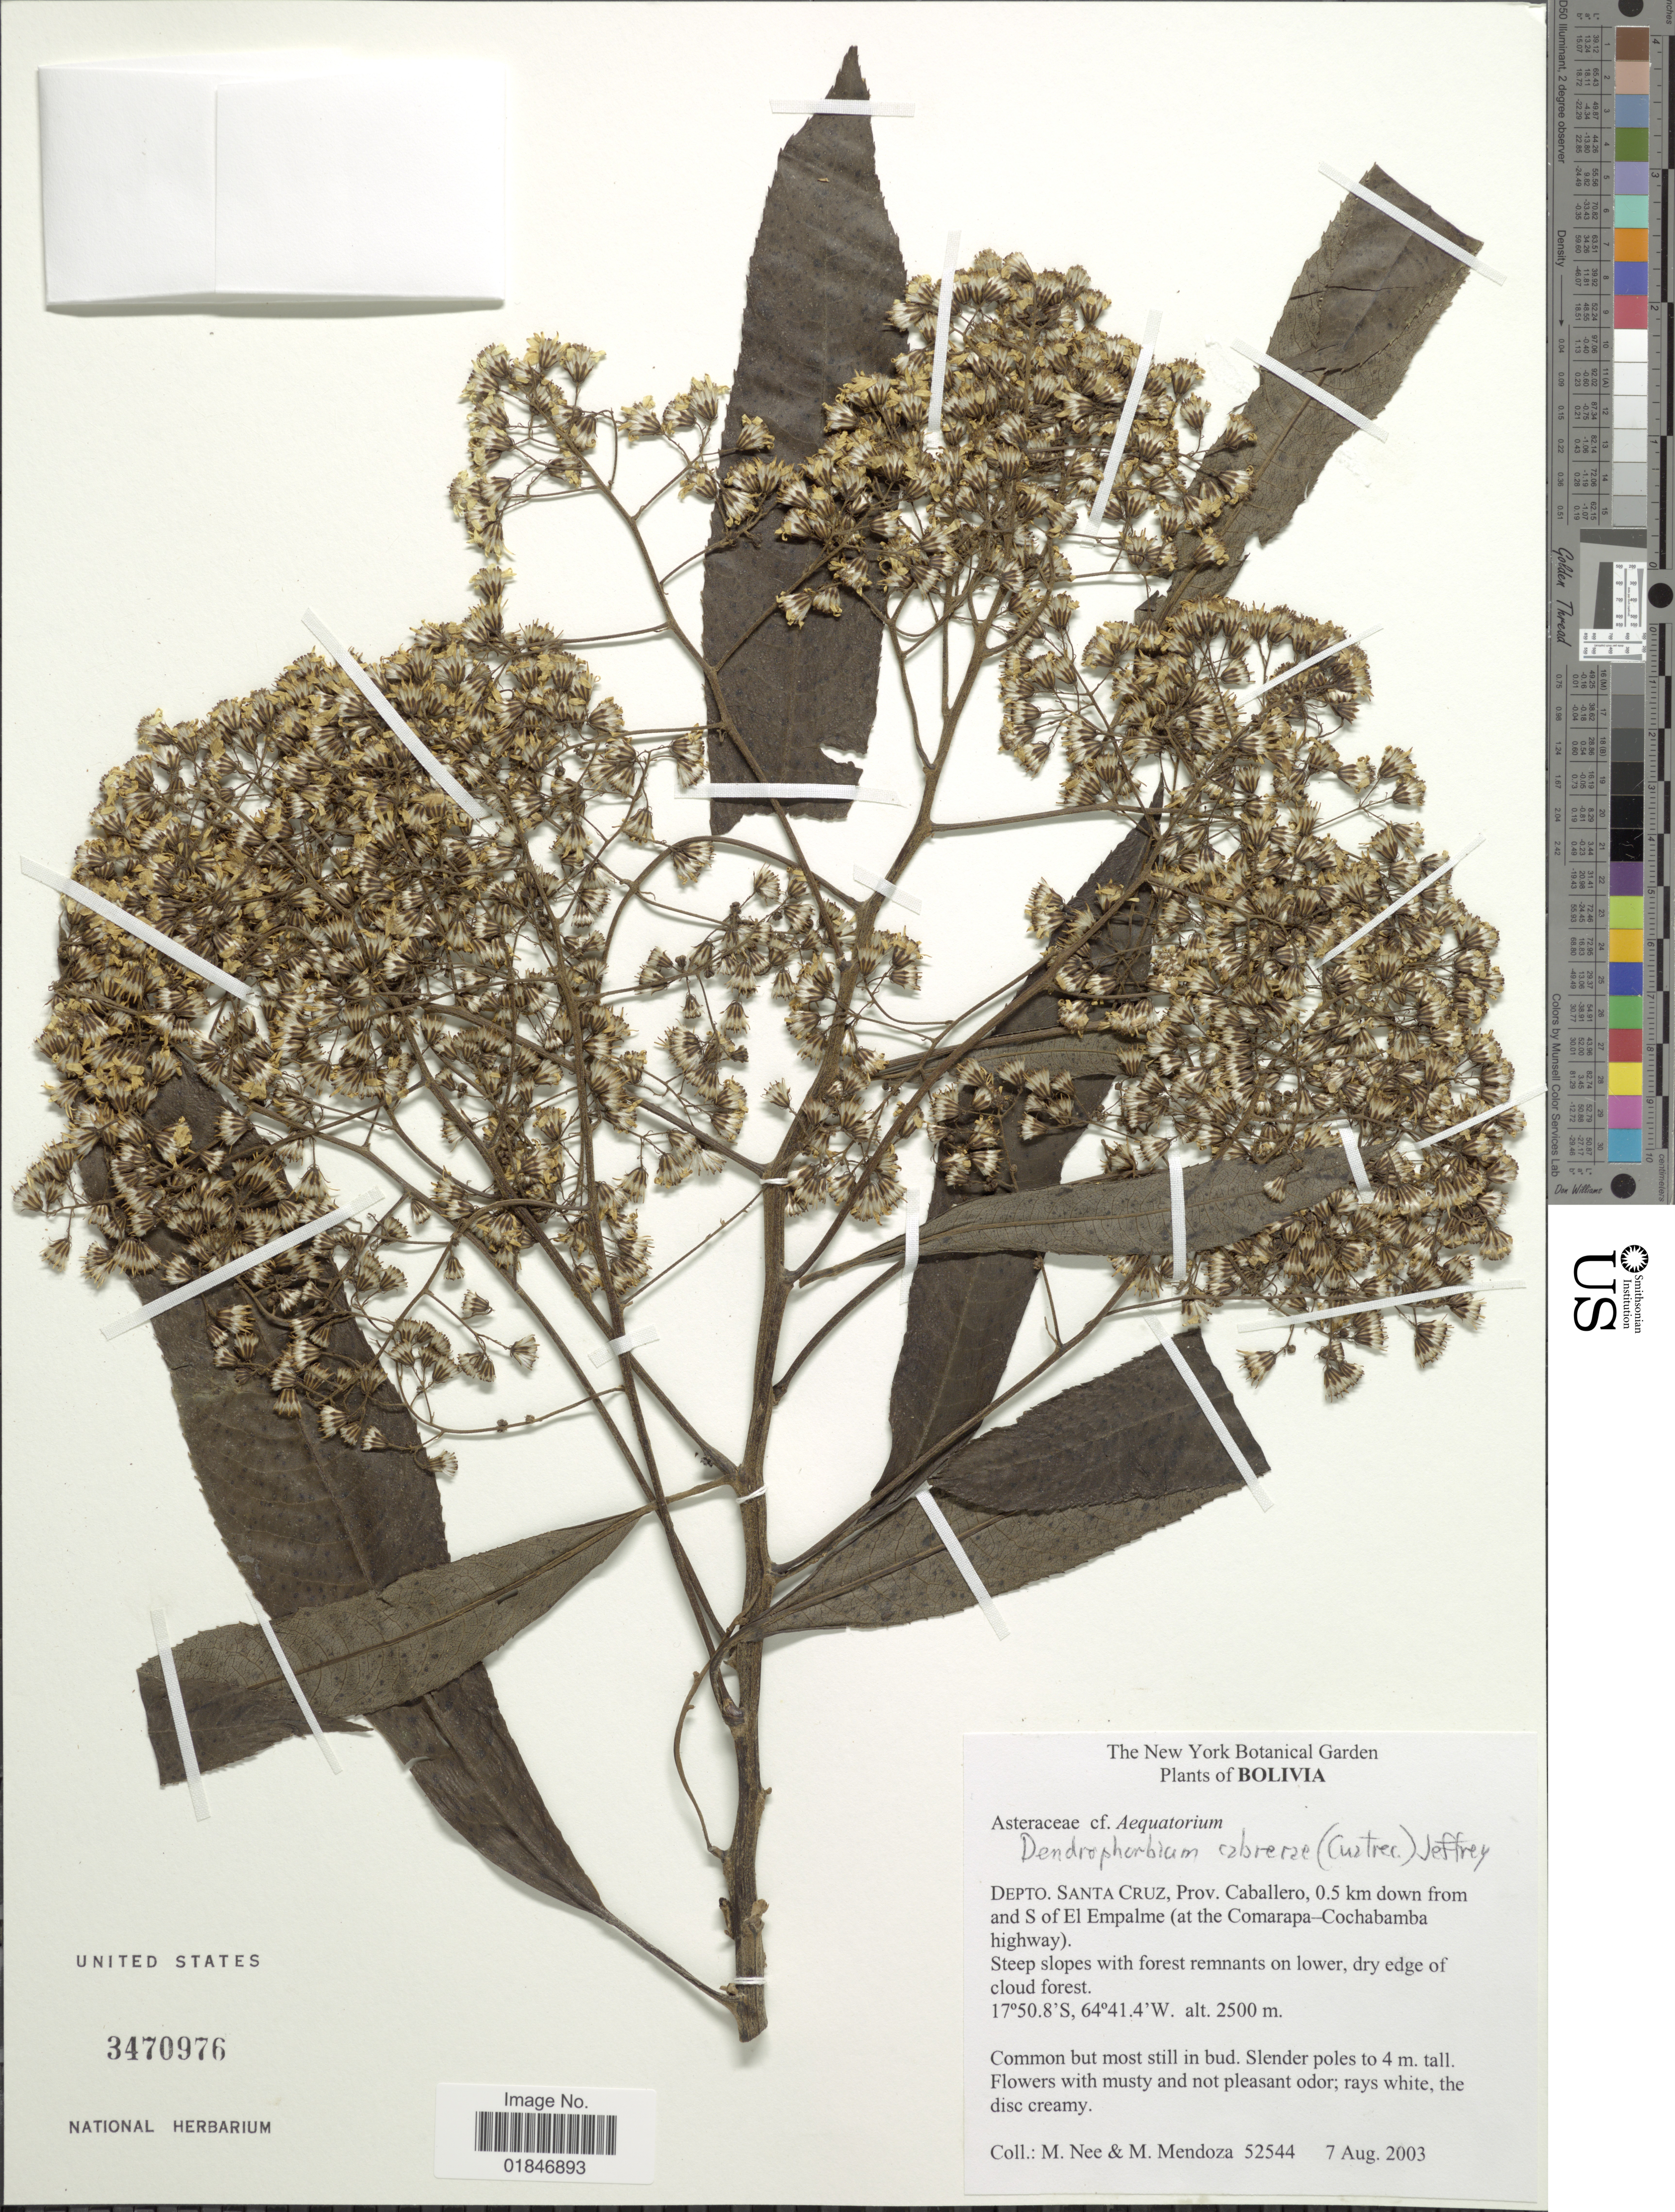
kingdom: Plantae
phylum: Tracheophyta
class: Magnoliopsida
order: Asterales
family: Asteraceae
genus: Dendrophorbium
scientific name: Dendrophorbium cabrerae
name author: (Cuatrec.) C. Jeffrey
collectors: M. Nee & M. Mendoza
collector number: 52544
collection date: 2003-08-07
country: Bolivia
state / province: Santa Cruz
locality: Prov. Caballero, 0.5 km dow from and S of El Empalme (at the Comarapa-Cochabamba highway)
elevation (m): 2500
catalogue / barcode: US 3470976